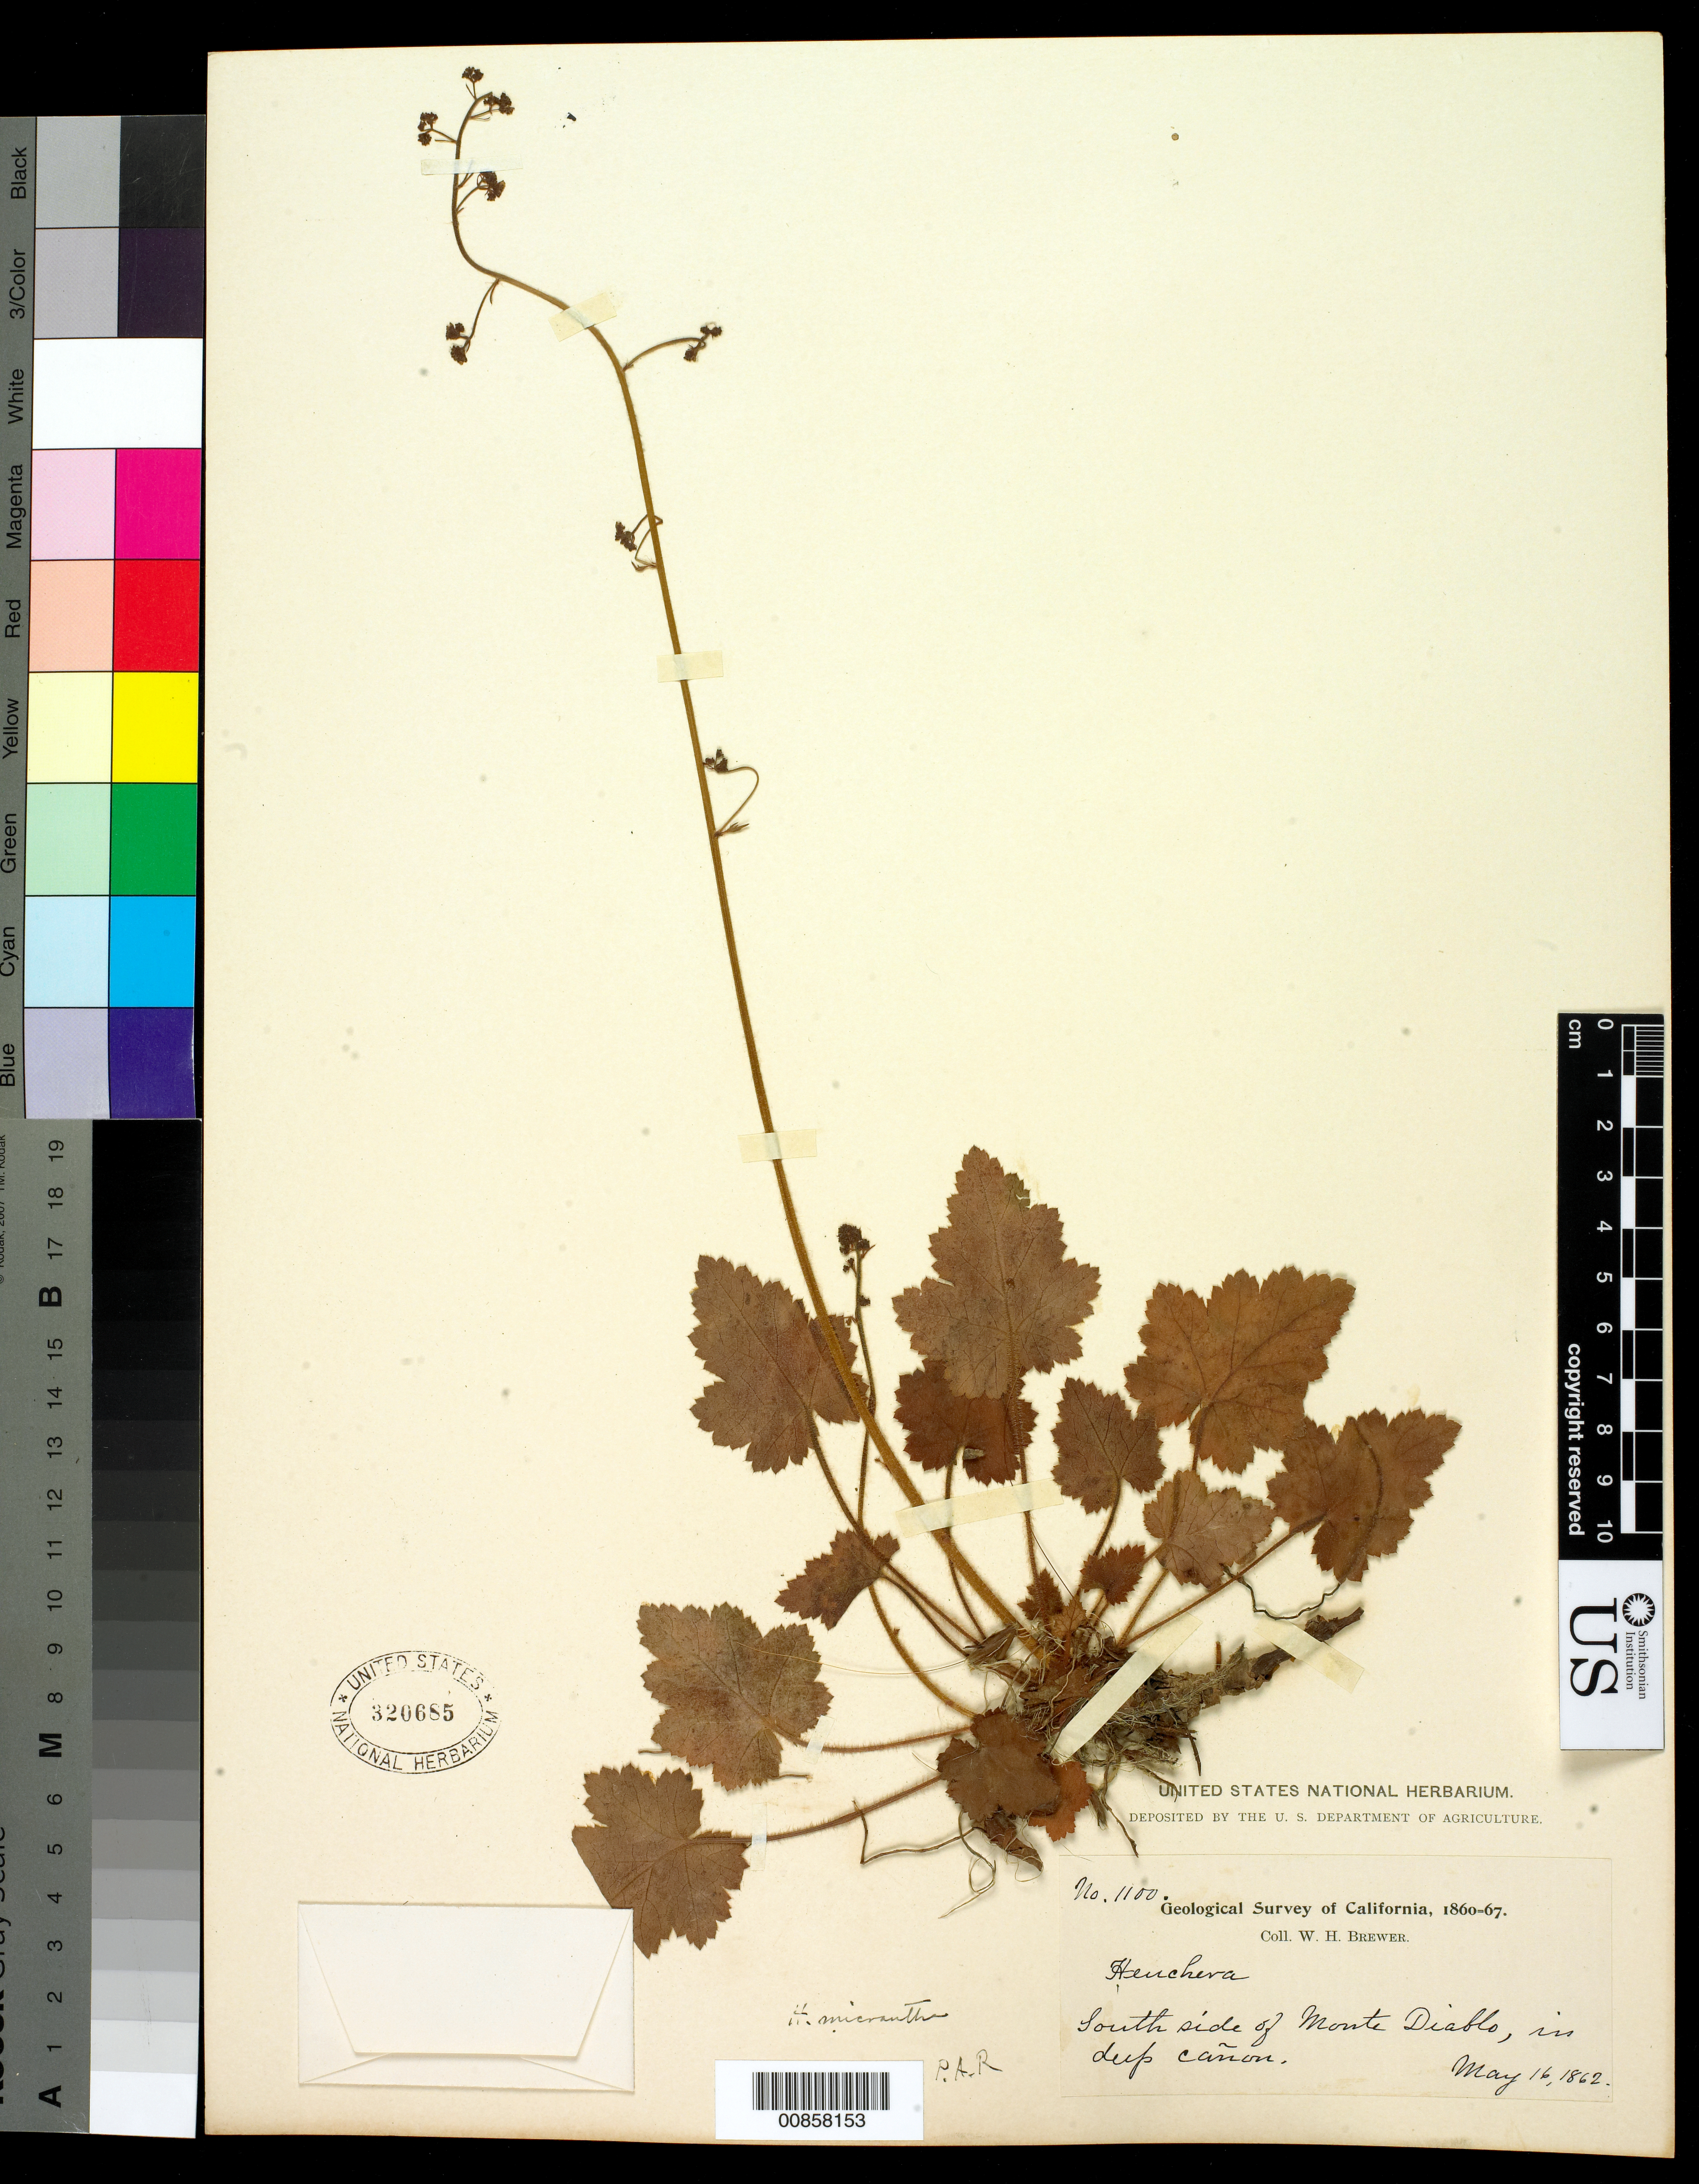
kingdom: Plantae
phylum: Tracheophyta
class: Magnoliopsida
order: Saxifragales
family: Saxifragaceae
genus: Heuchera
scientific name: Heuchera micrantha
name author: Douglas ex Lindl.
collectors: W. H. Brewer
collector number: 1100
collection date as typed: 16 May 1862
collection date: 1862-05-16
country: United States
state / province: California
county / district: Contra Costa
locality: South side of Monte Diablo, in deep canyon.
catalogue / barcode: US 320685